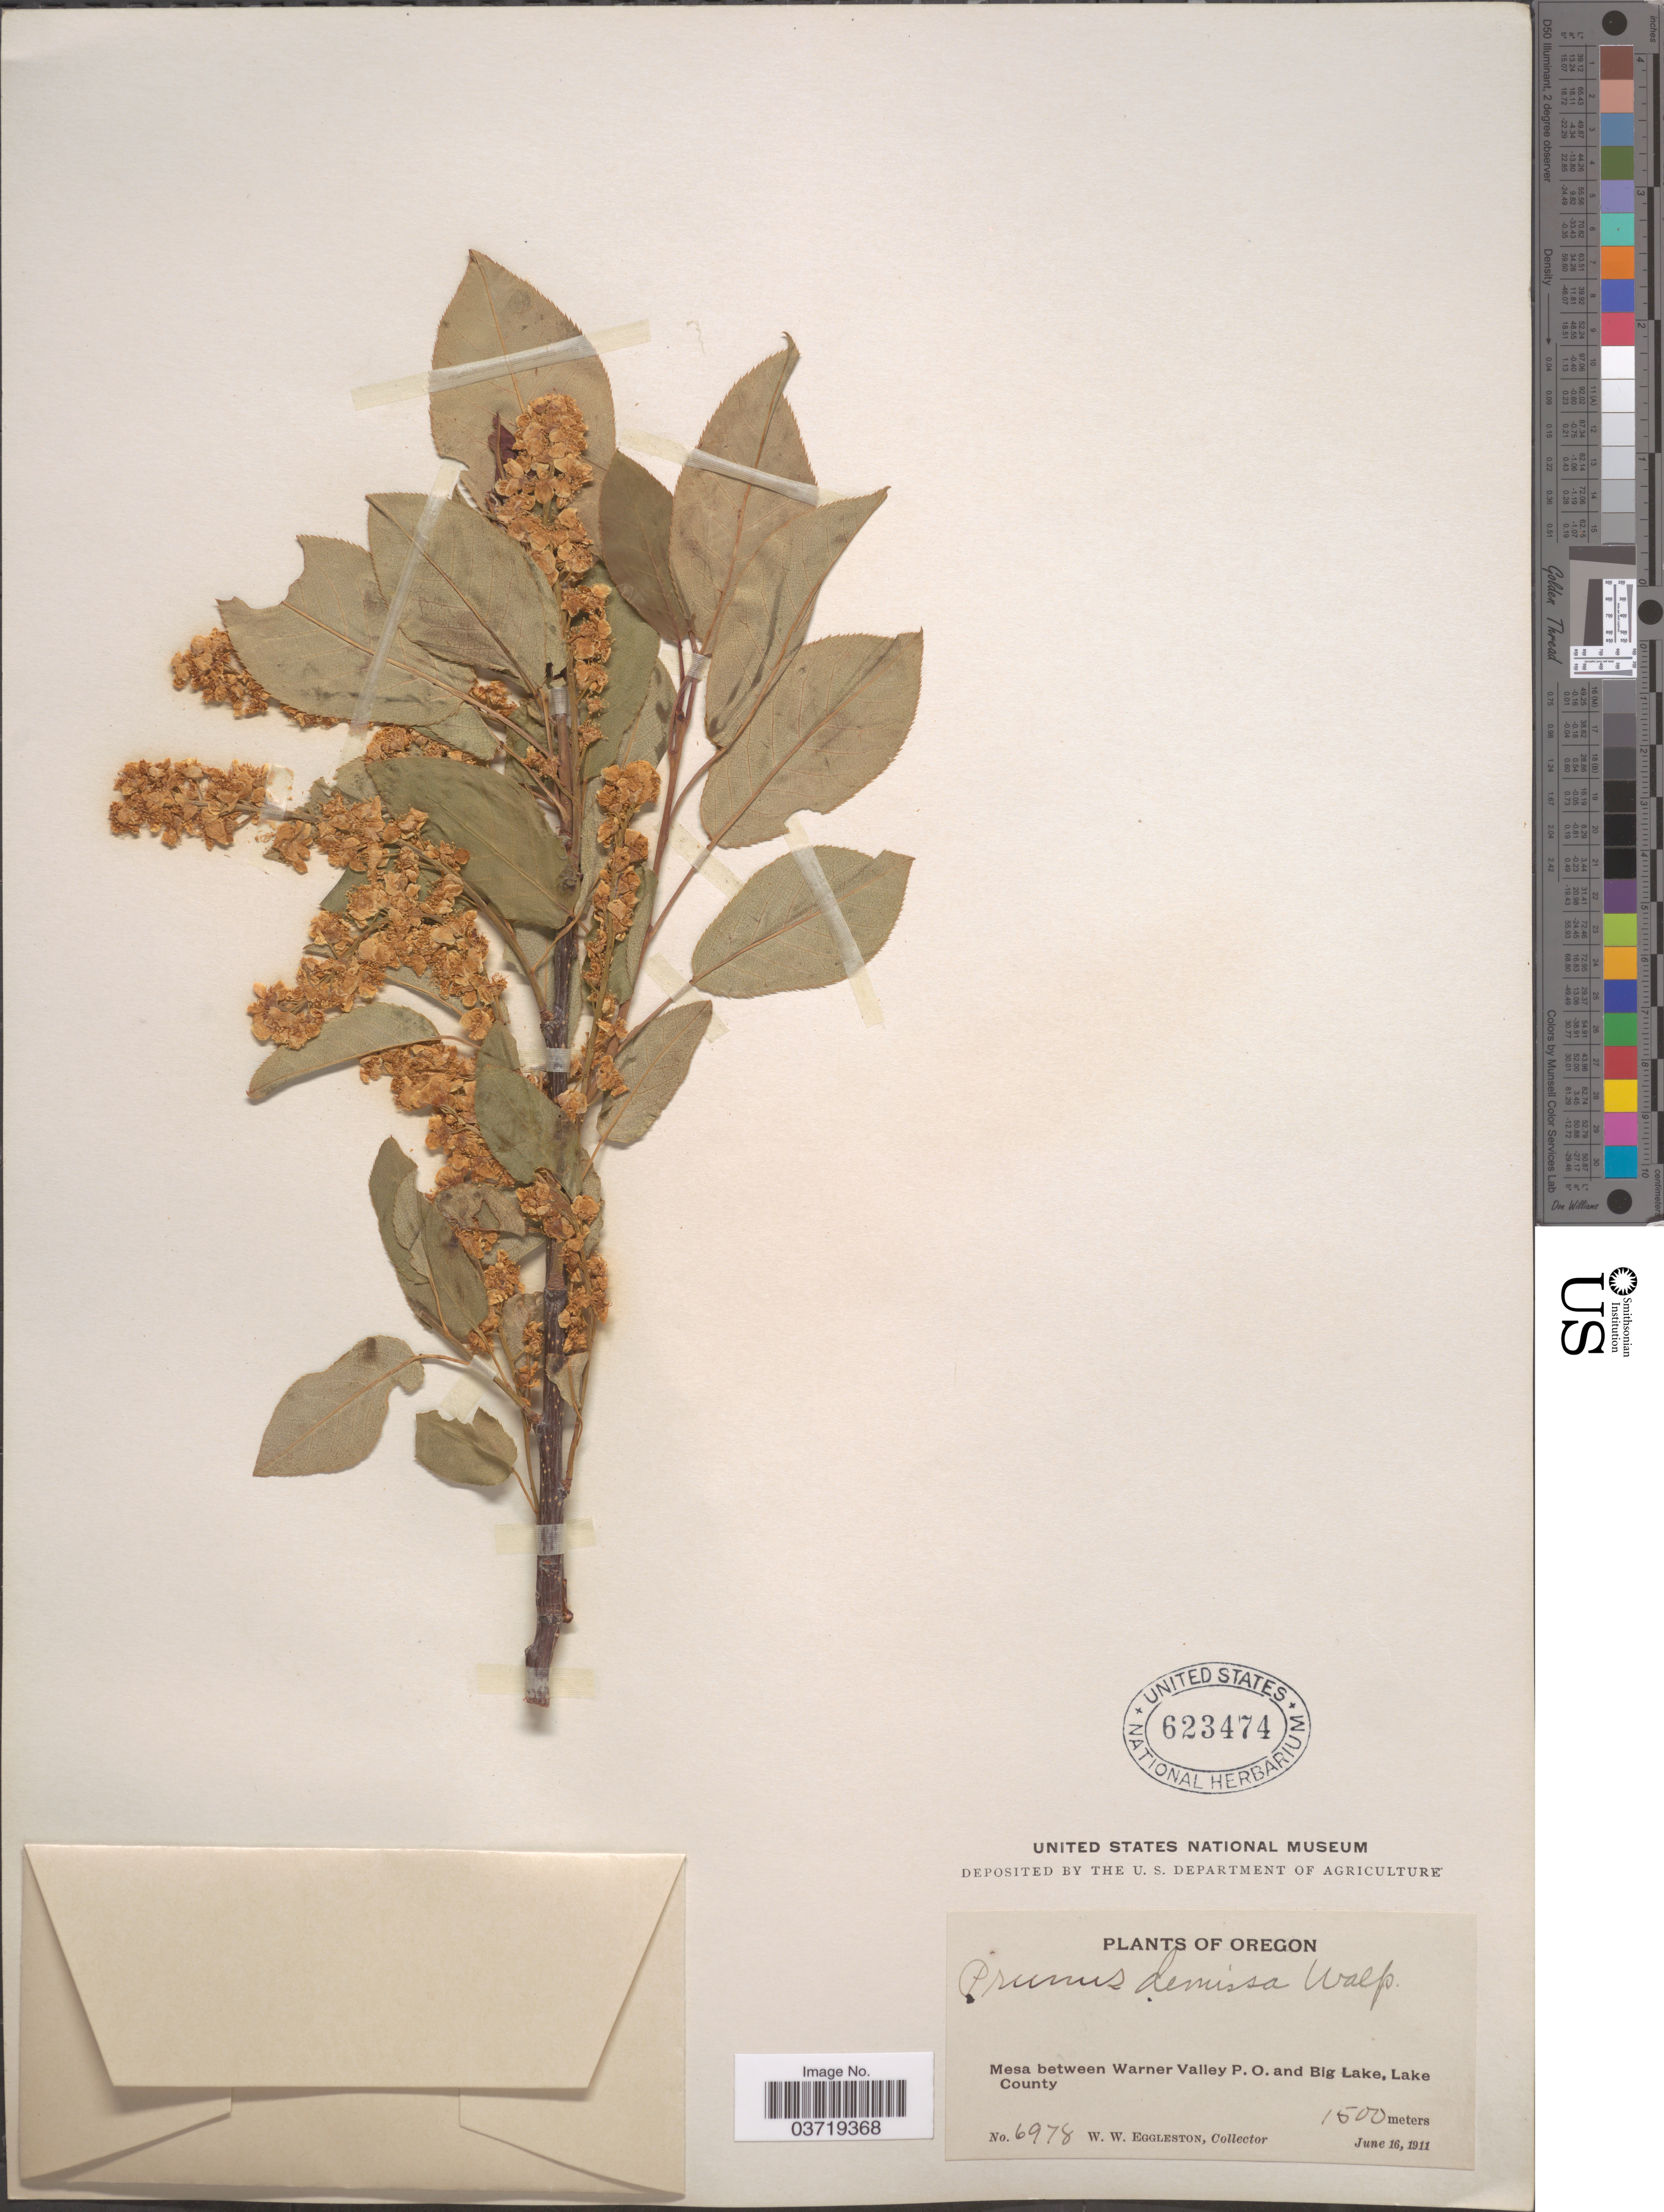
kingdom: Plantae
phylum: Tracheophyta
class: Magnoliopsida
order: Rosales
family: Rosaceae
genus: Prunus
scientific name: Prunus virginiana var. demissa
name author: (Nutt.) Torr.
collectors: W. W. Eggleston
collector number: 6978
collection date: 1911-06-16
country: United States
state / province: Oregon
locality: Mesa between Warner Valley P.O. and Big Lake, Lake County.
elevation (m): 1500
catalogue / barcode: US 623474